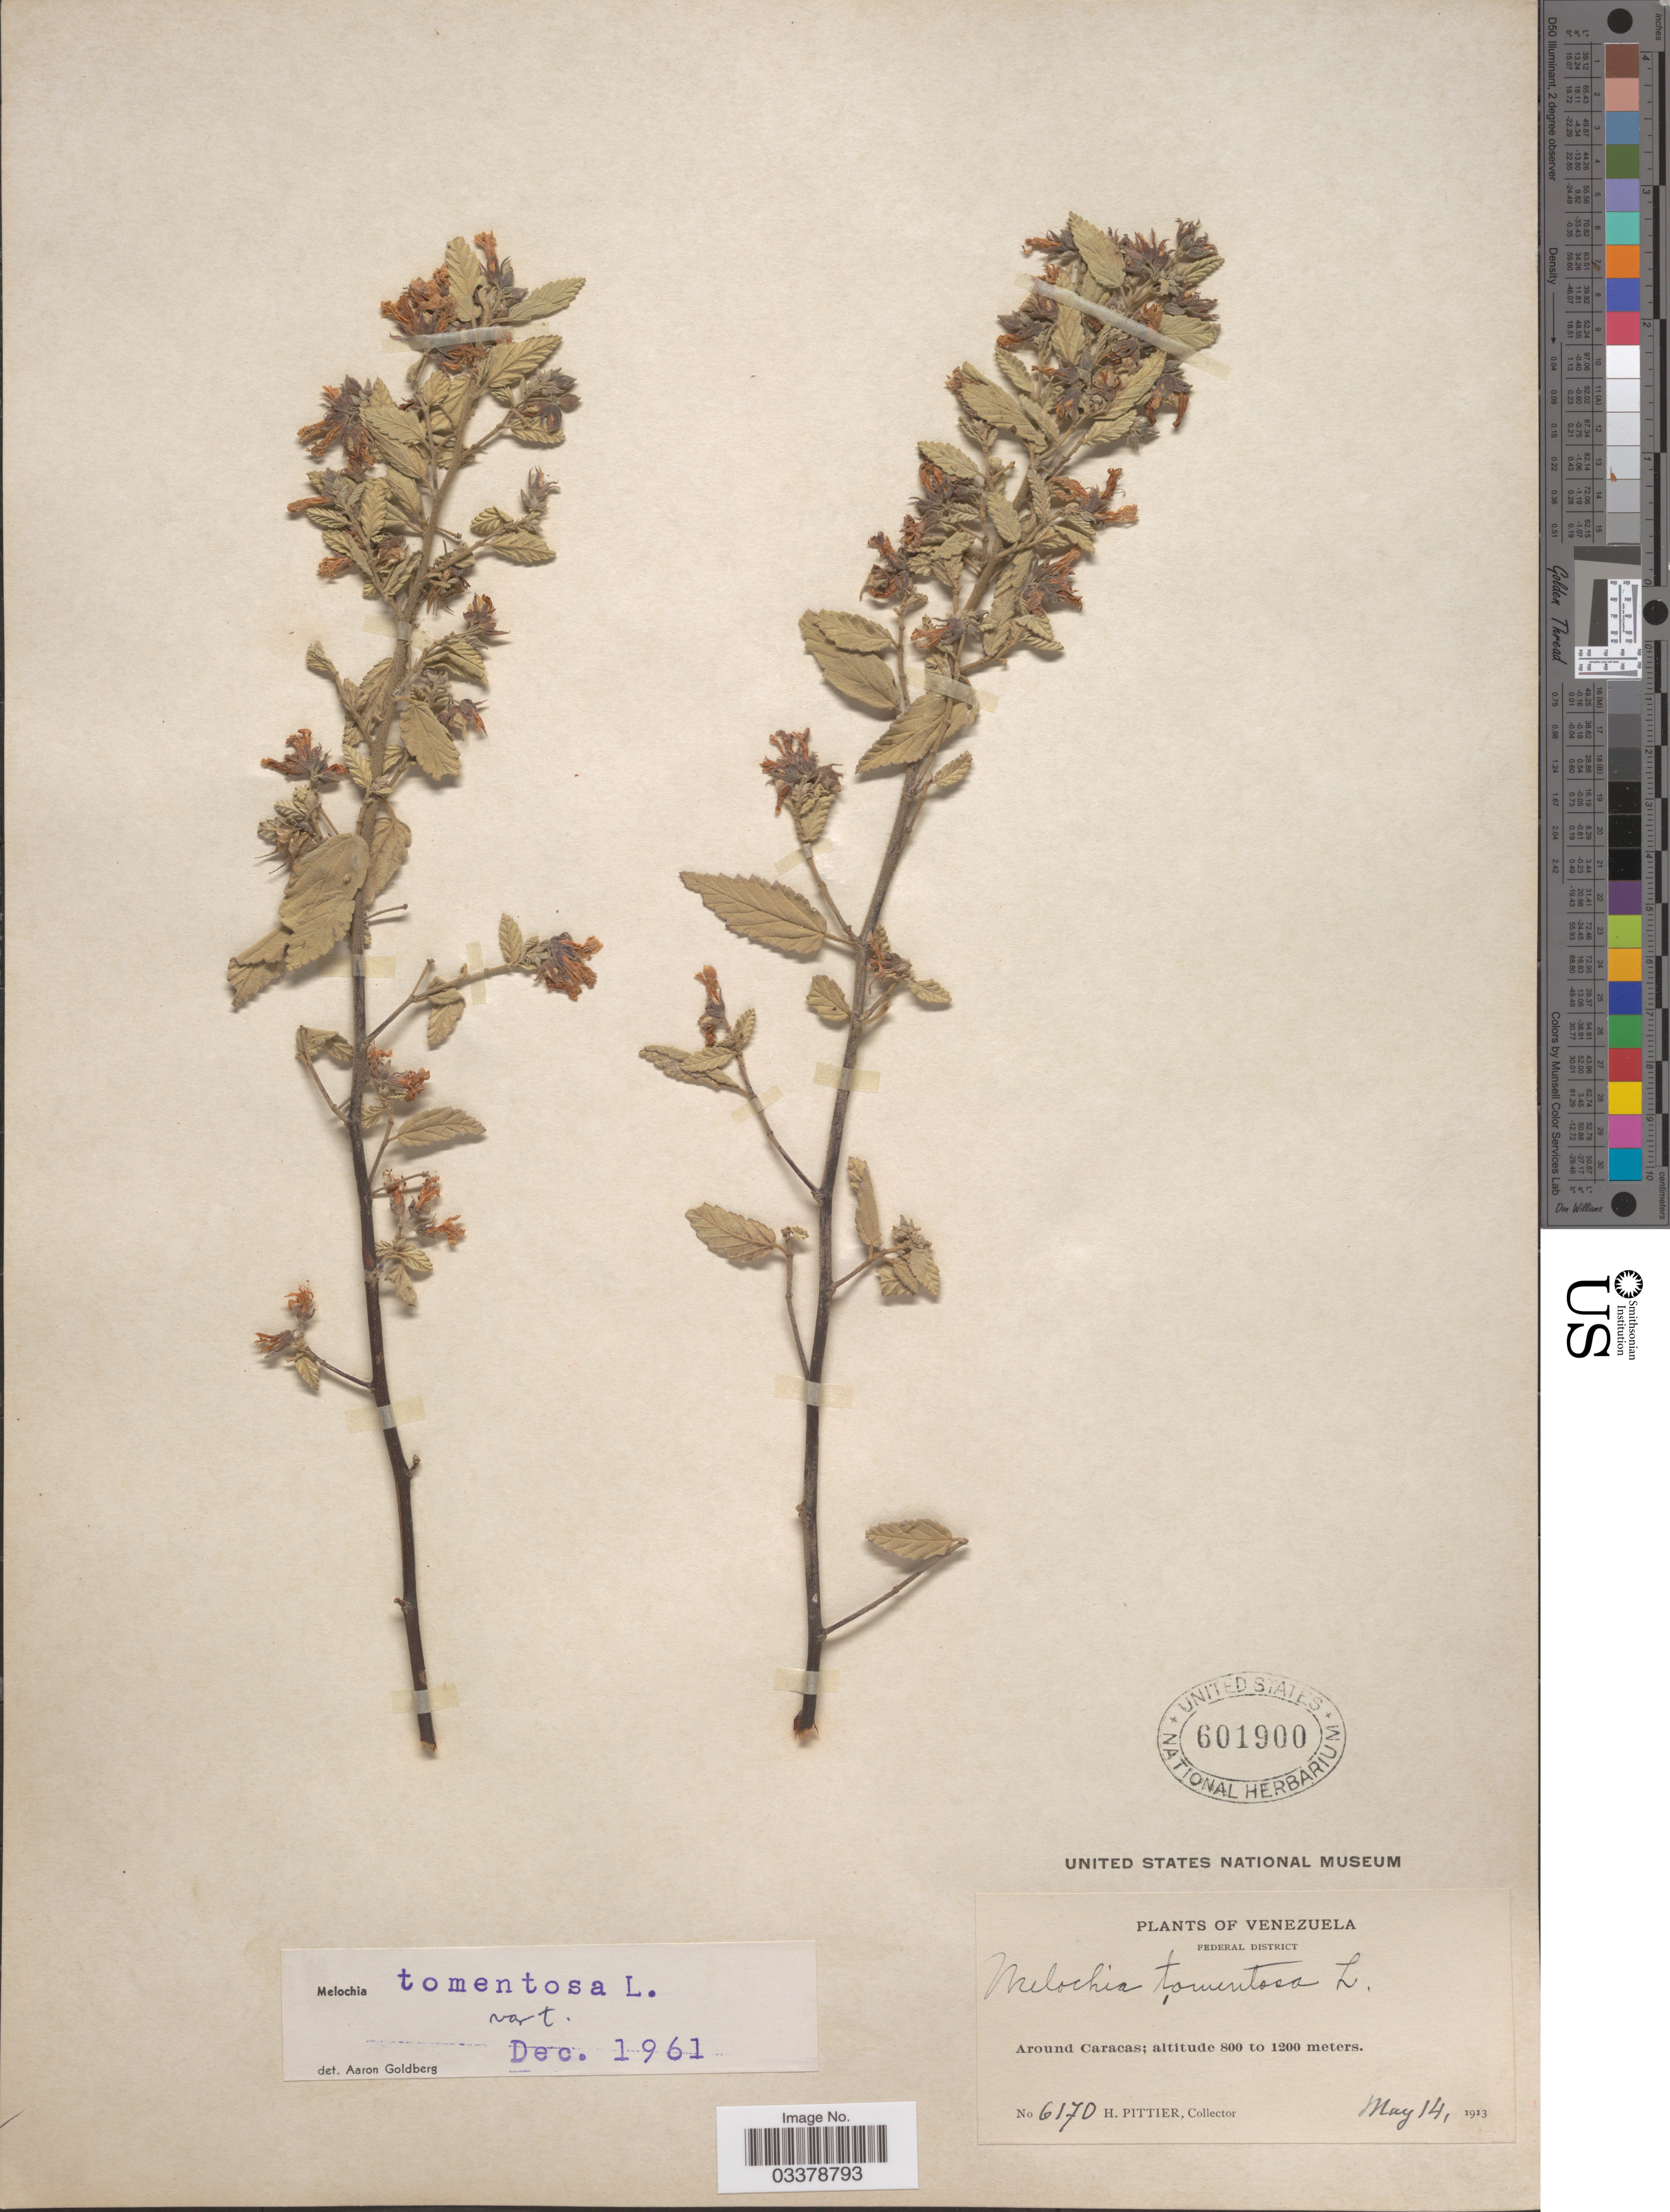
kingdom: Plantae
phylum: Tracheophyta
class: Magnoliopsida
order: Malvales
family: Malvaceae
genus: Melochia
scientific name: Melochia tomentosa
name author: L.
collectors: H. F. Pittier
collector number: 6170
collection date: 1913-05-14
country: Venezuela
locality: Federal District. Around Caracas.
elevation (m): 800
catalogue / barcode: US 601900